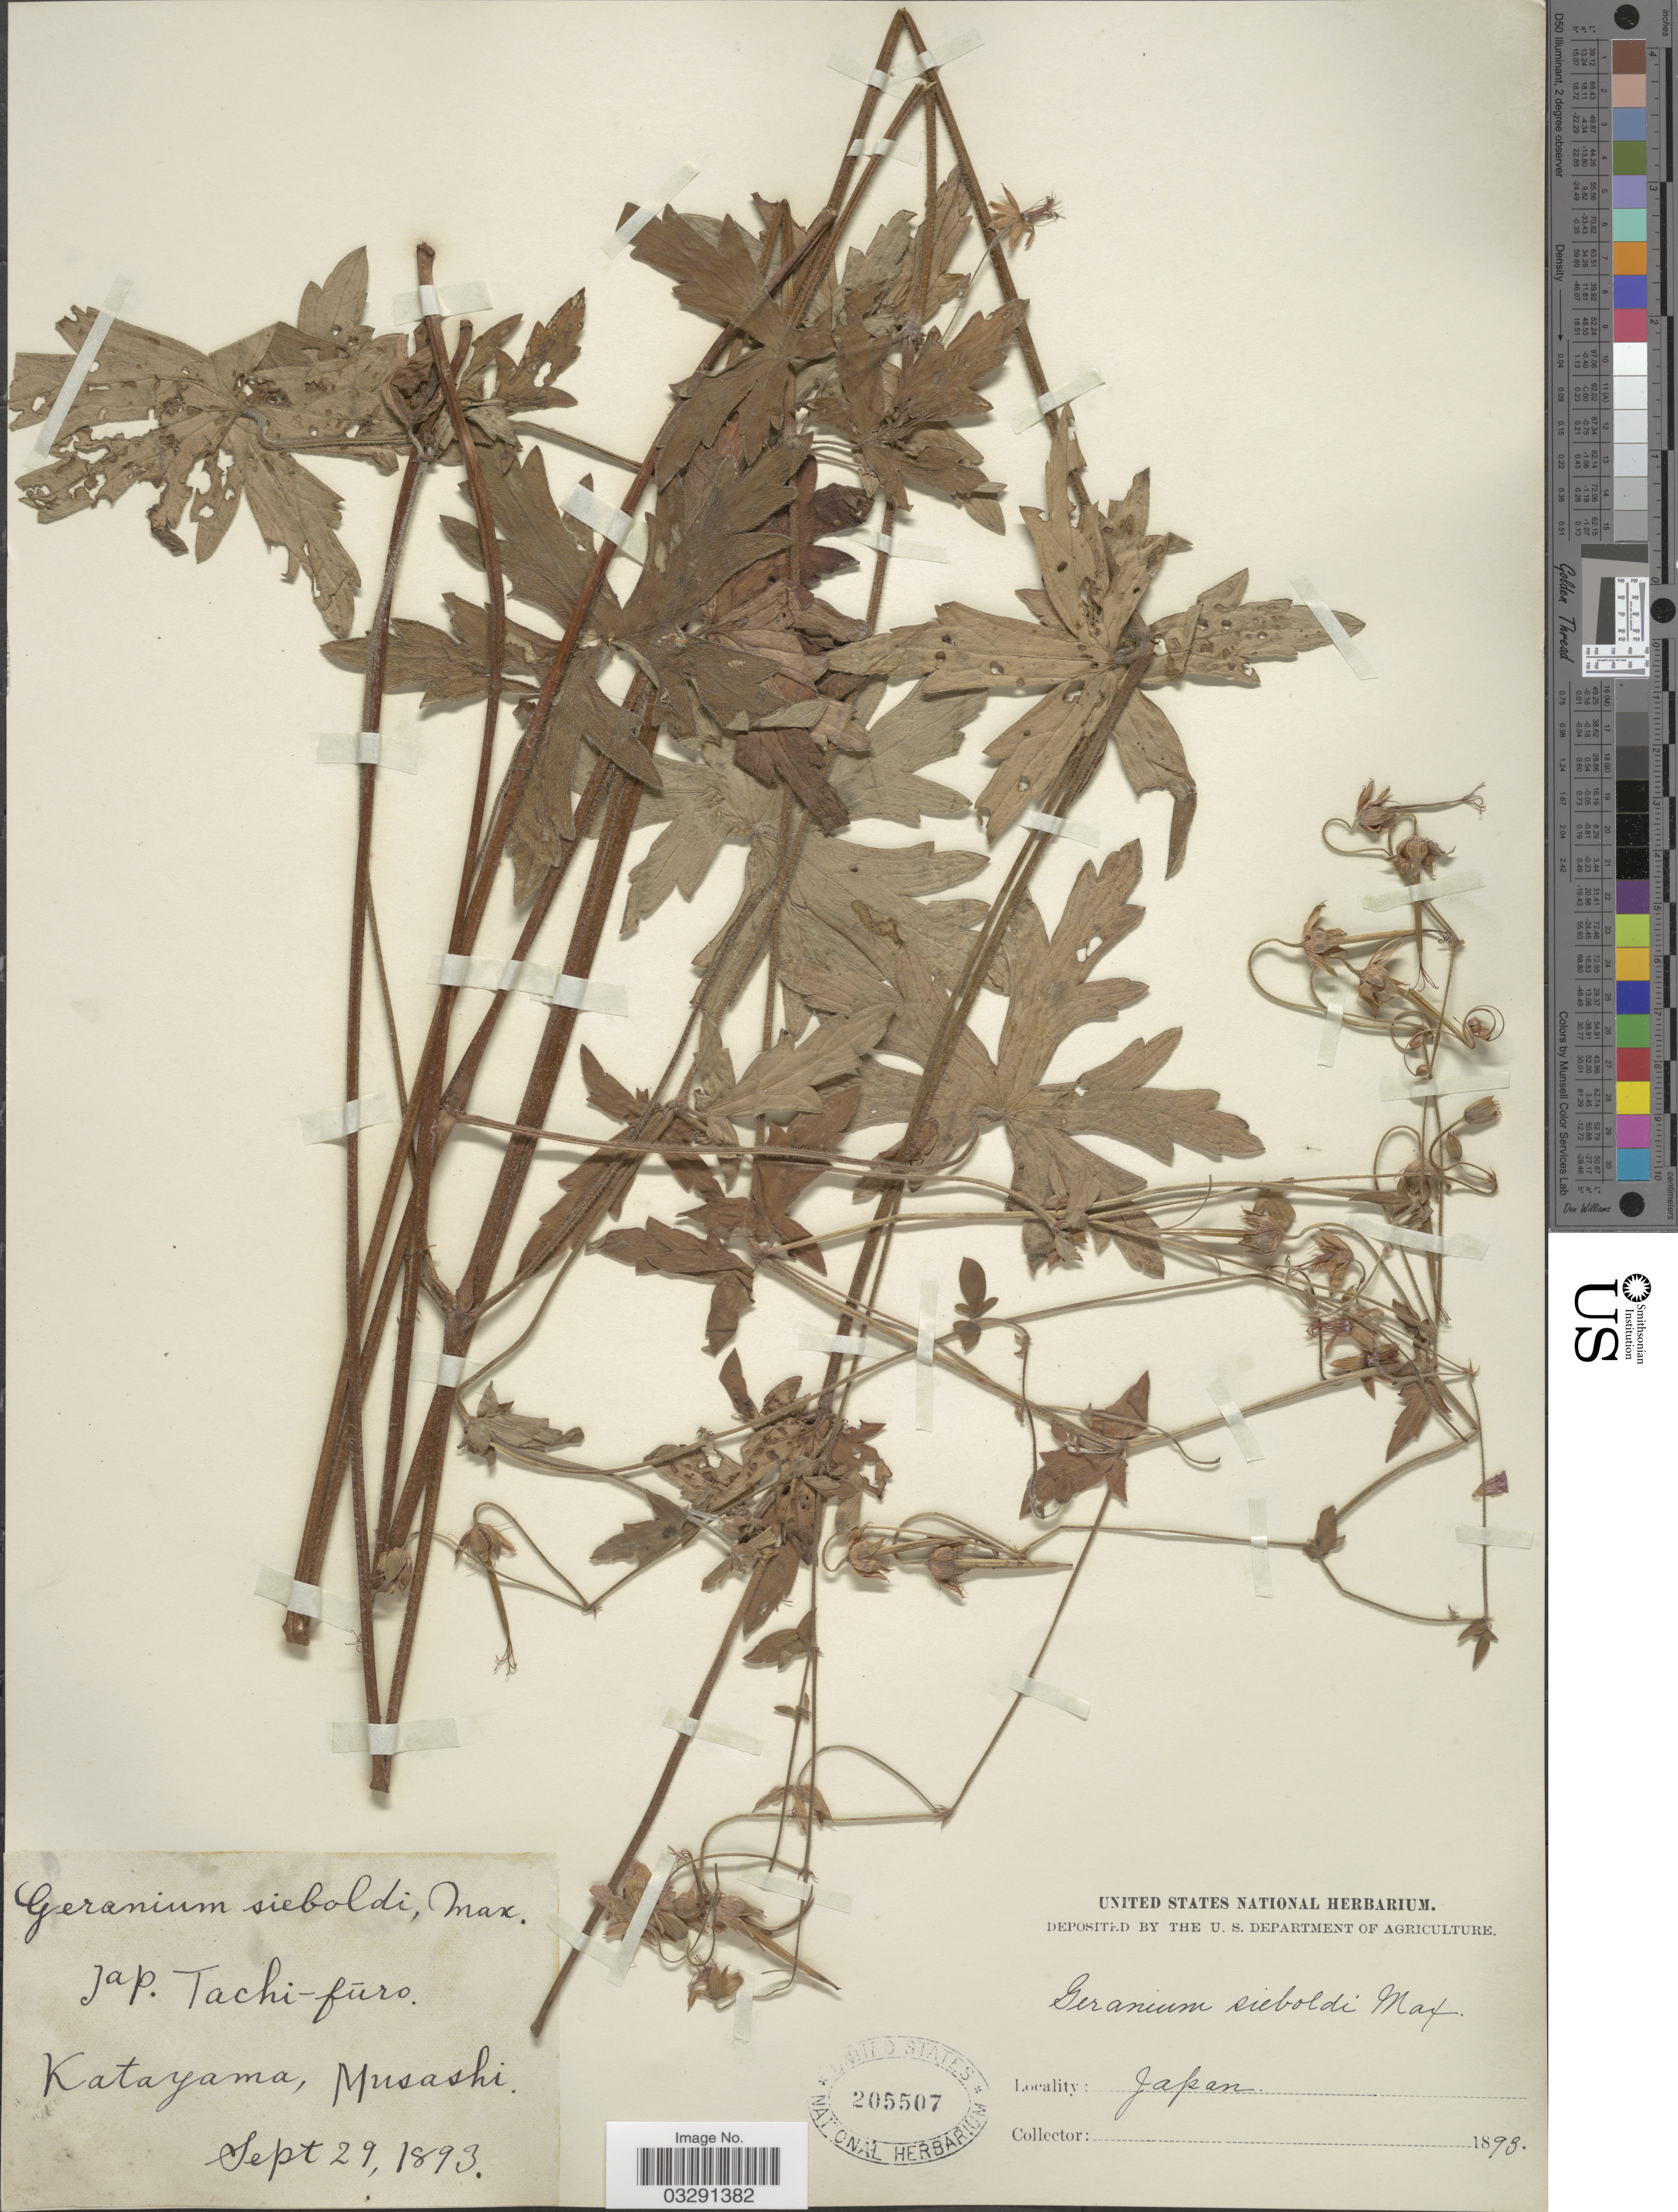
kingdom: Plantae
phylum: Tracheophyta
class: Magnoliopsida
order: Geraniales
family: Geraniaceae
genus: Geranium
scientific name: Geranium sieboldii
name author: Maxim.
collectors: ex herb. United States National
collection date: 1893-09-29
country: Japan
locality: Katayama, Musashi.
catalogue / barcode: US 205507